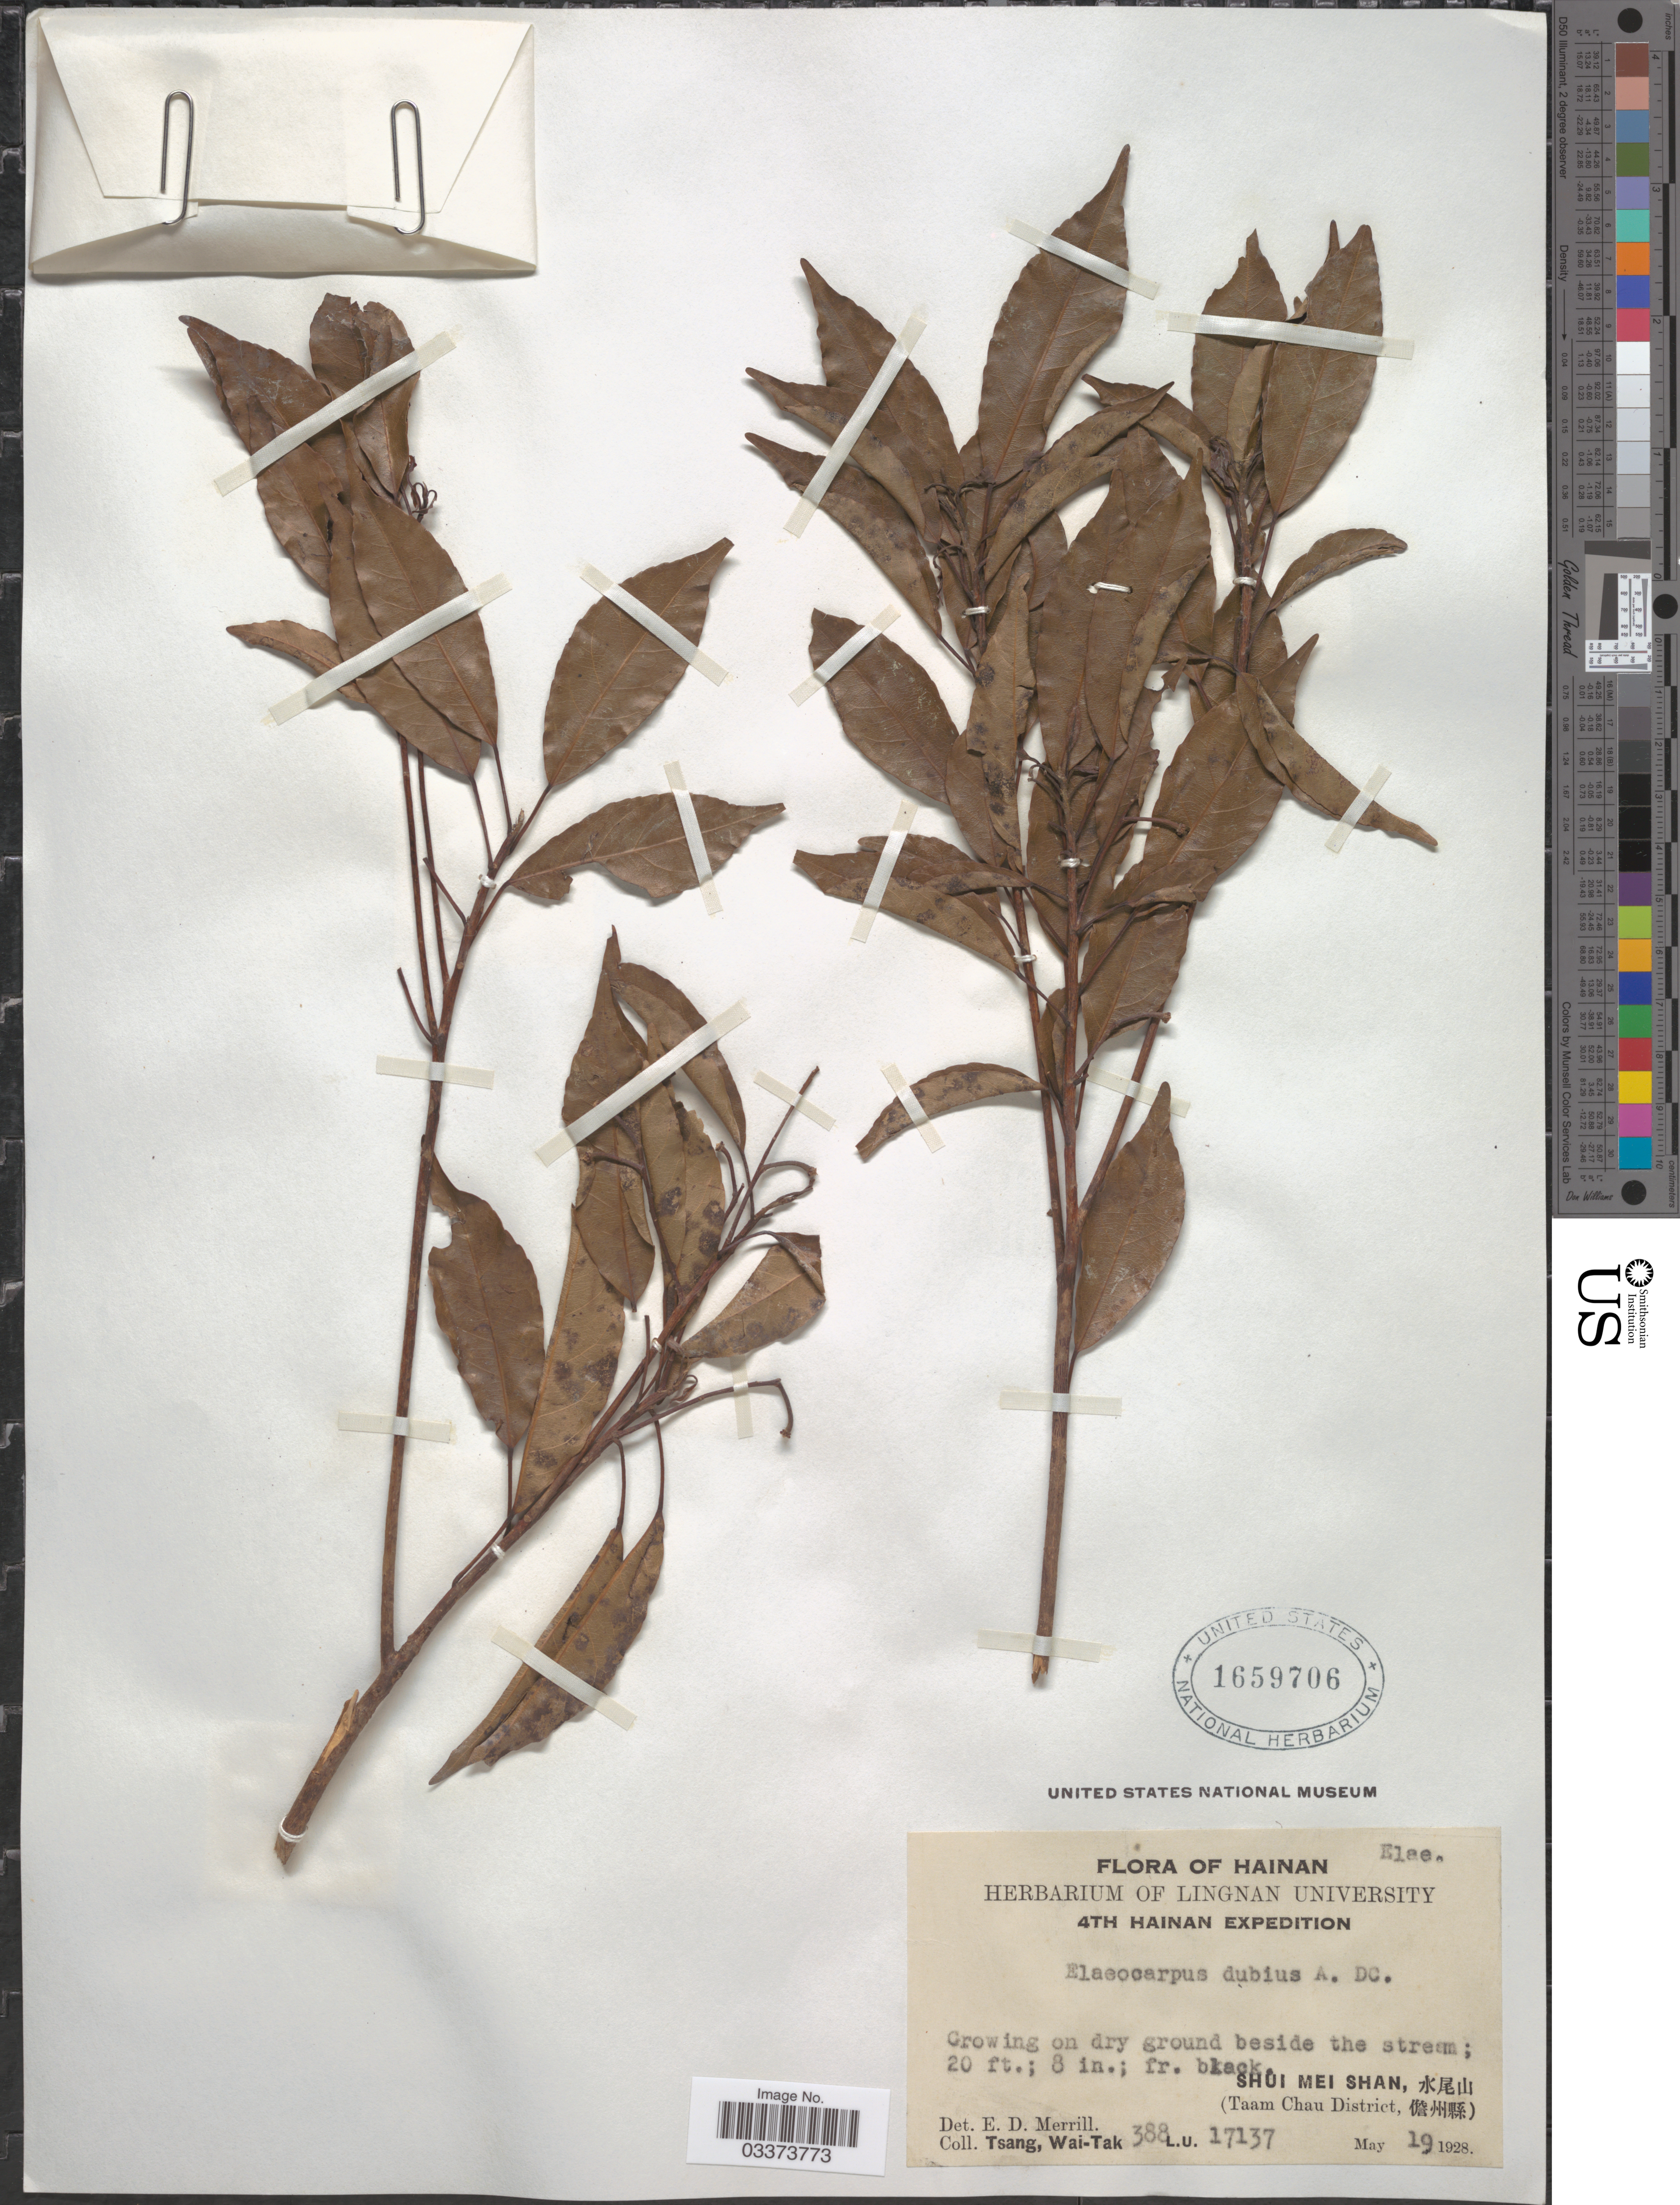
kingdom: Plantae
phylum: Tracheophyta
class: Magnoliopsida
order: Oxalidales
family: Elaeocarpaceae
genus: Elaeocarpus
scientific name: Elaeocarpus dubius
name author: DC.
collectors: W. T. Tsang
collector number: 388L.U.17137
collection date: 1928-05-19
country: China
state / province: Hainan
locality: Taam Chau District.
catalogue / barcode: US 1659706